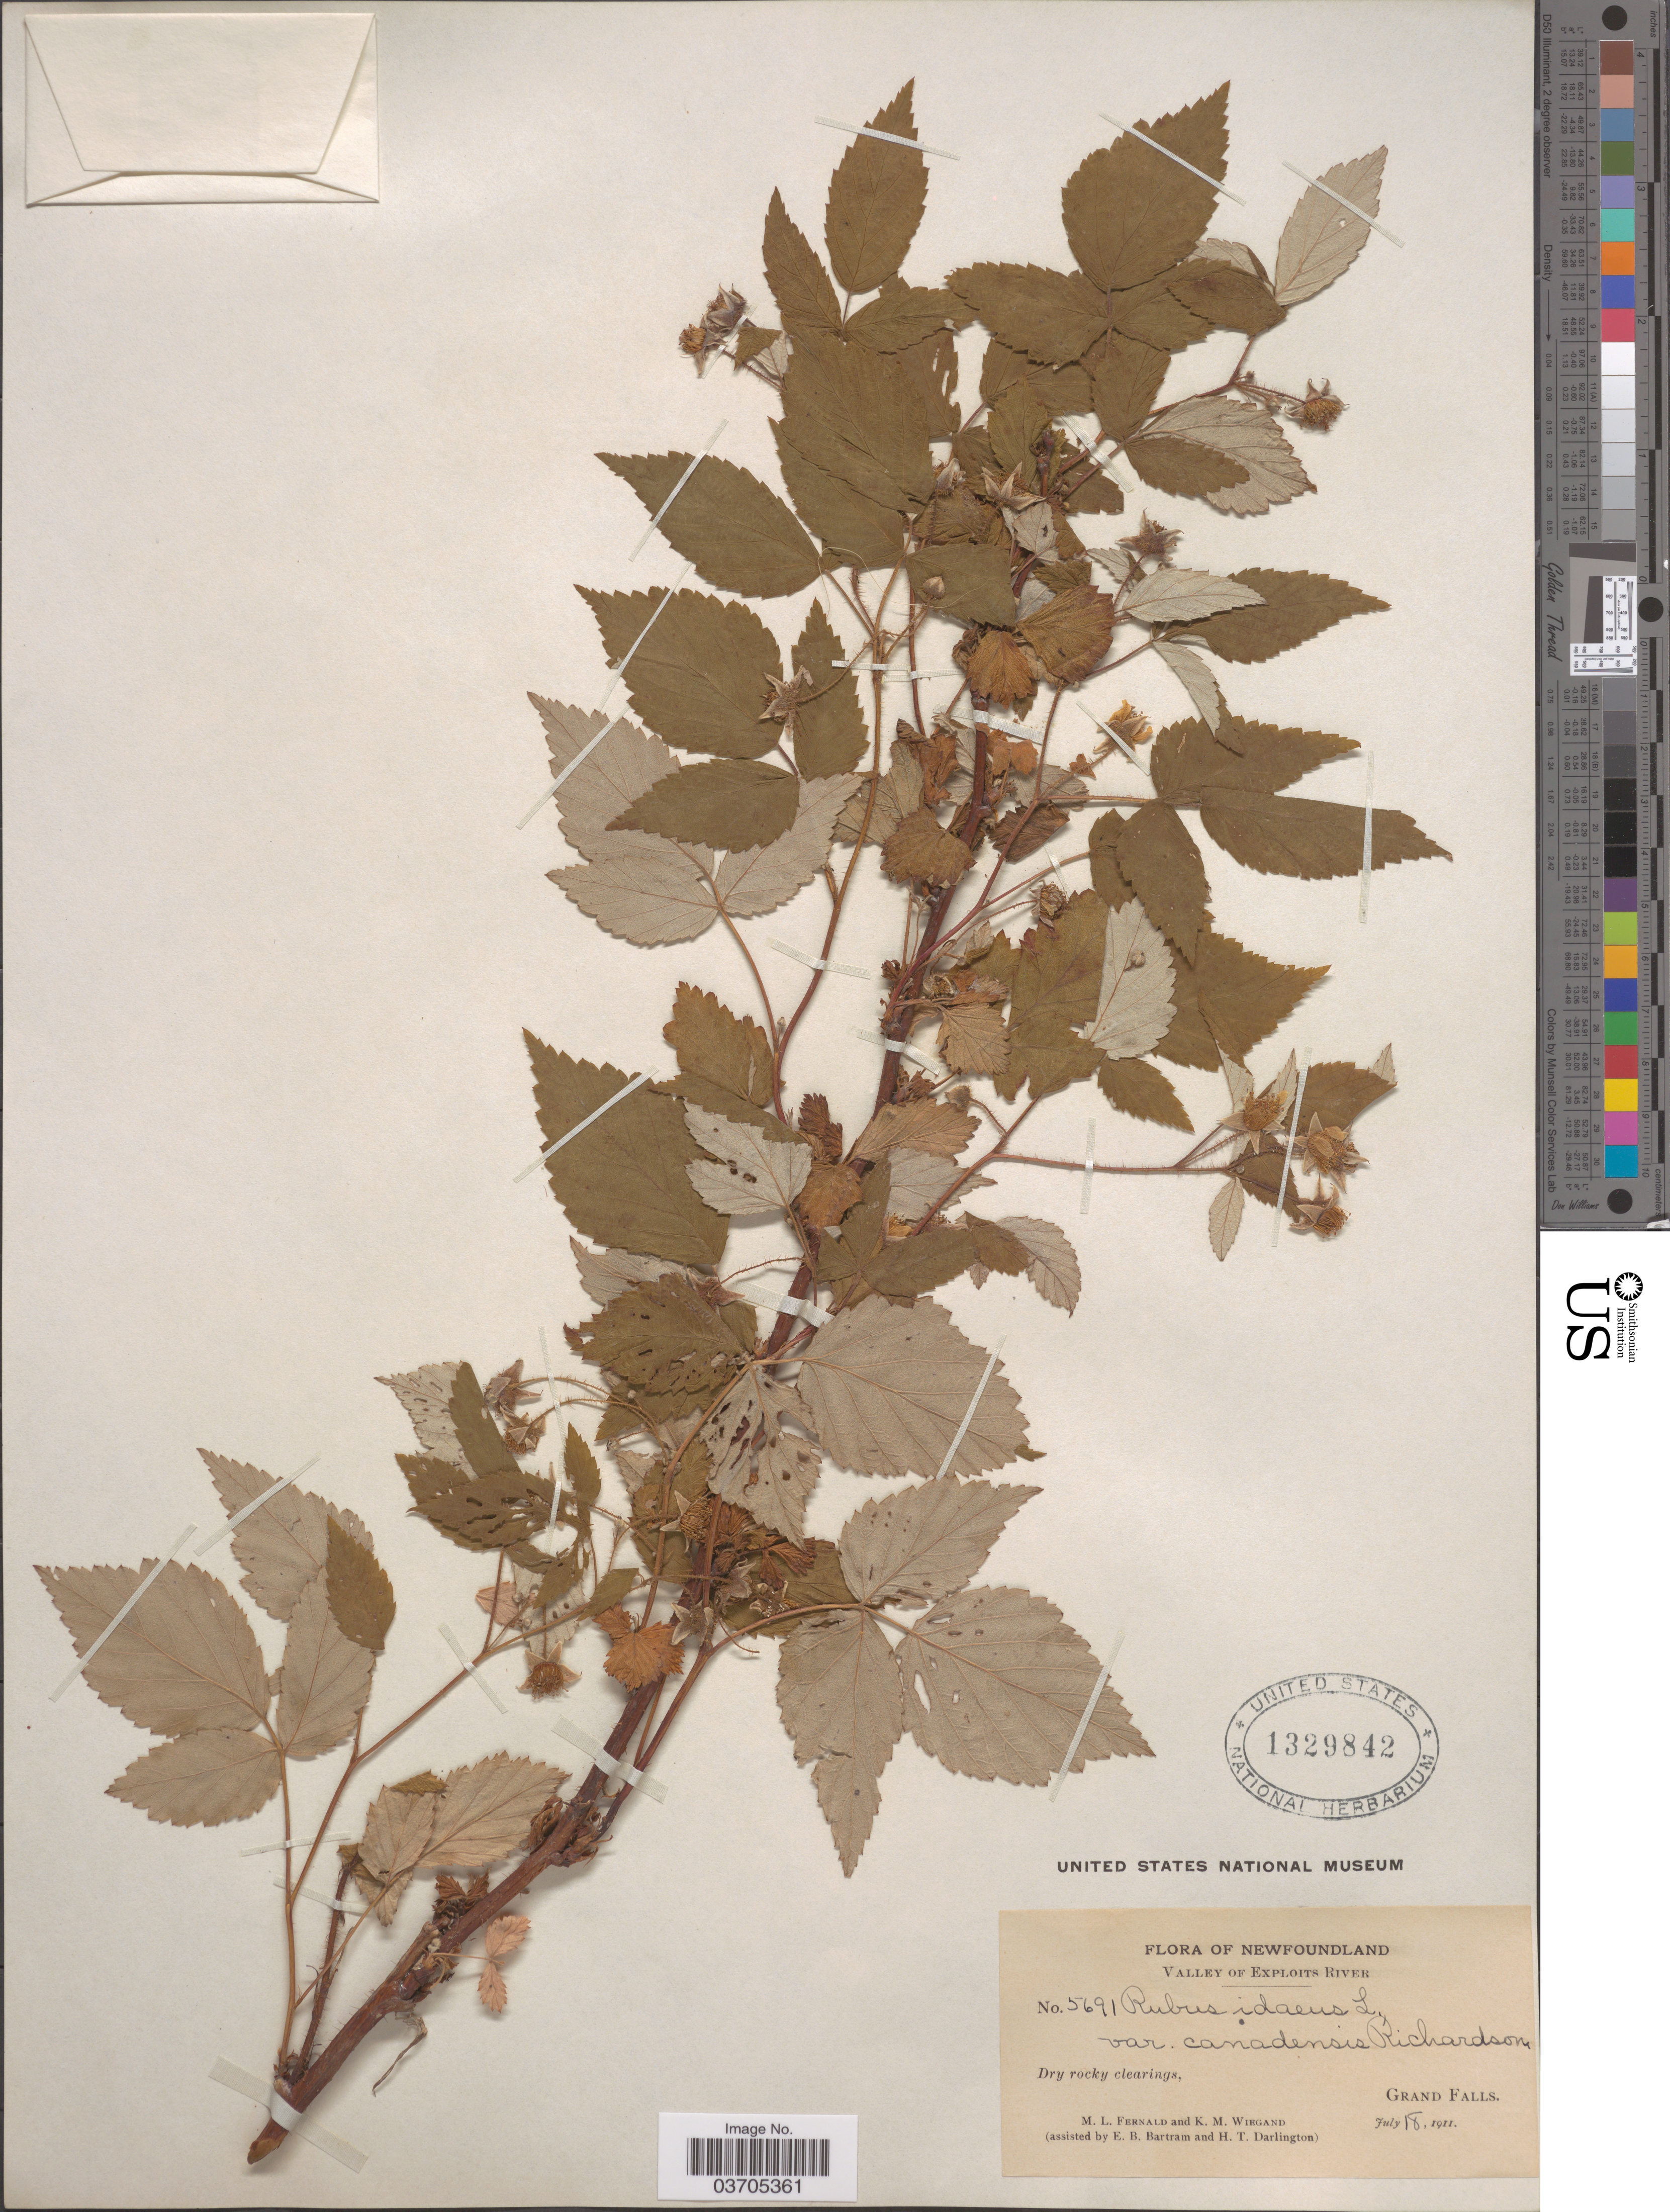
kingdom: Plantae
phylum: Tracheophyta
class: Magnoliopsida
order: Rosales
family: Rosaceae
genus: Rubus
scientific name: Rubus idaeus var. canadensis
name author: Richardson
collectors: M. L. Fernald, K. M. Wiegand, E. B. Bartram & H. Darlington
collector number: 5691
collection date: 1911-07-18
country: Canada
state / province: Newfoundland and Labrador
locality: Valley of Exploits River. Grand Falls.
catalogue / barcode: US 1329842